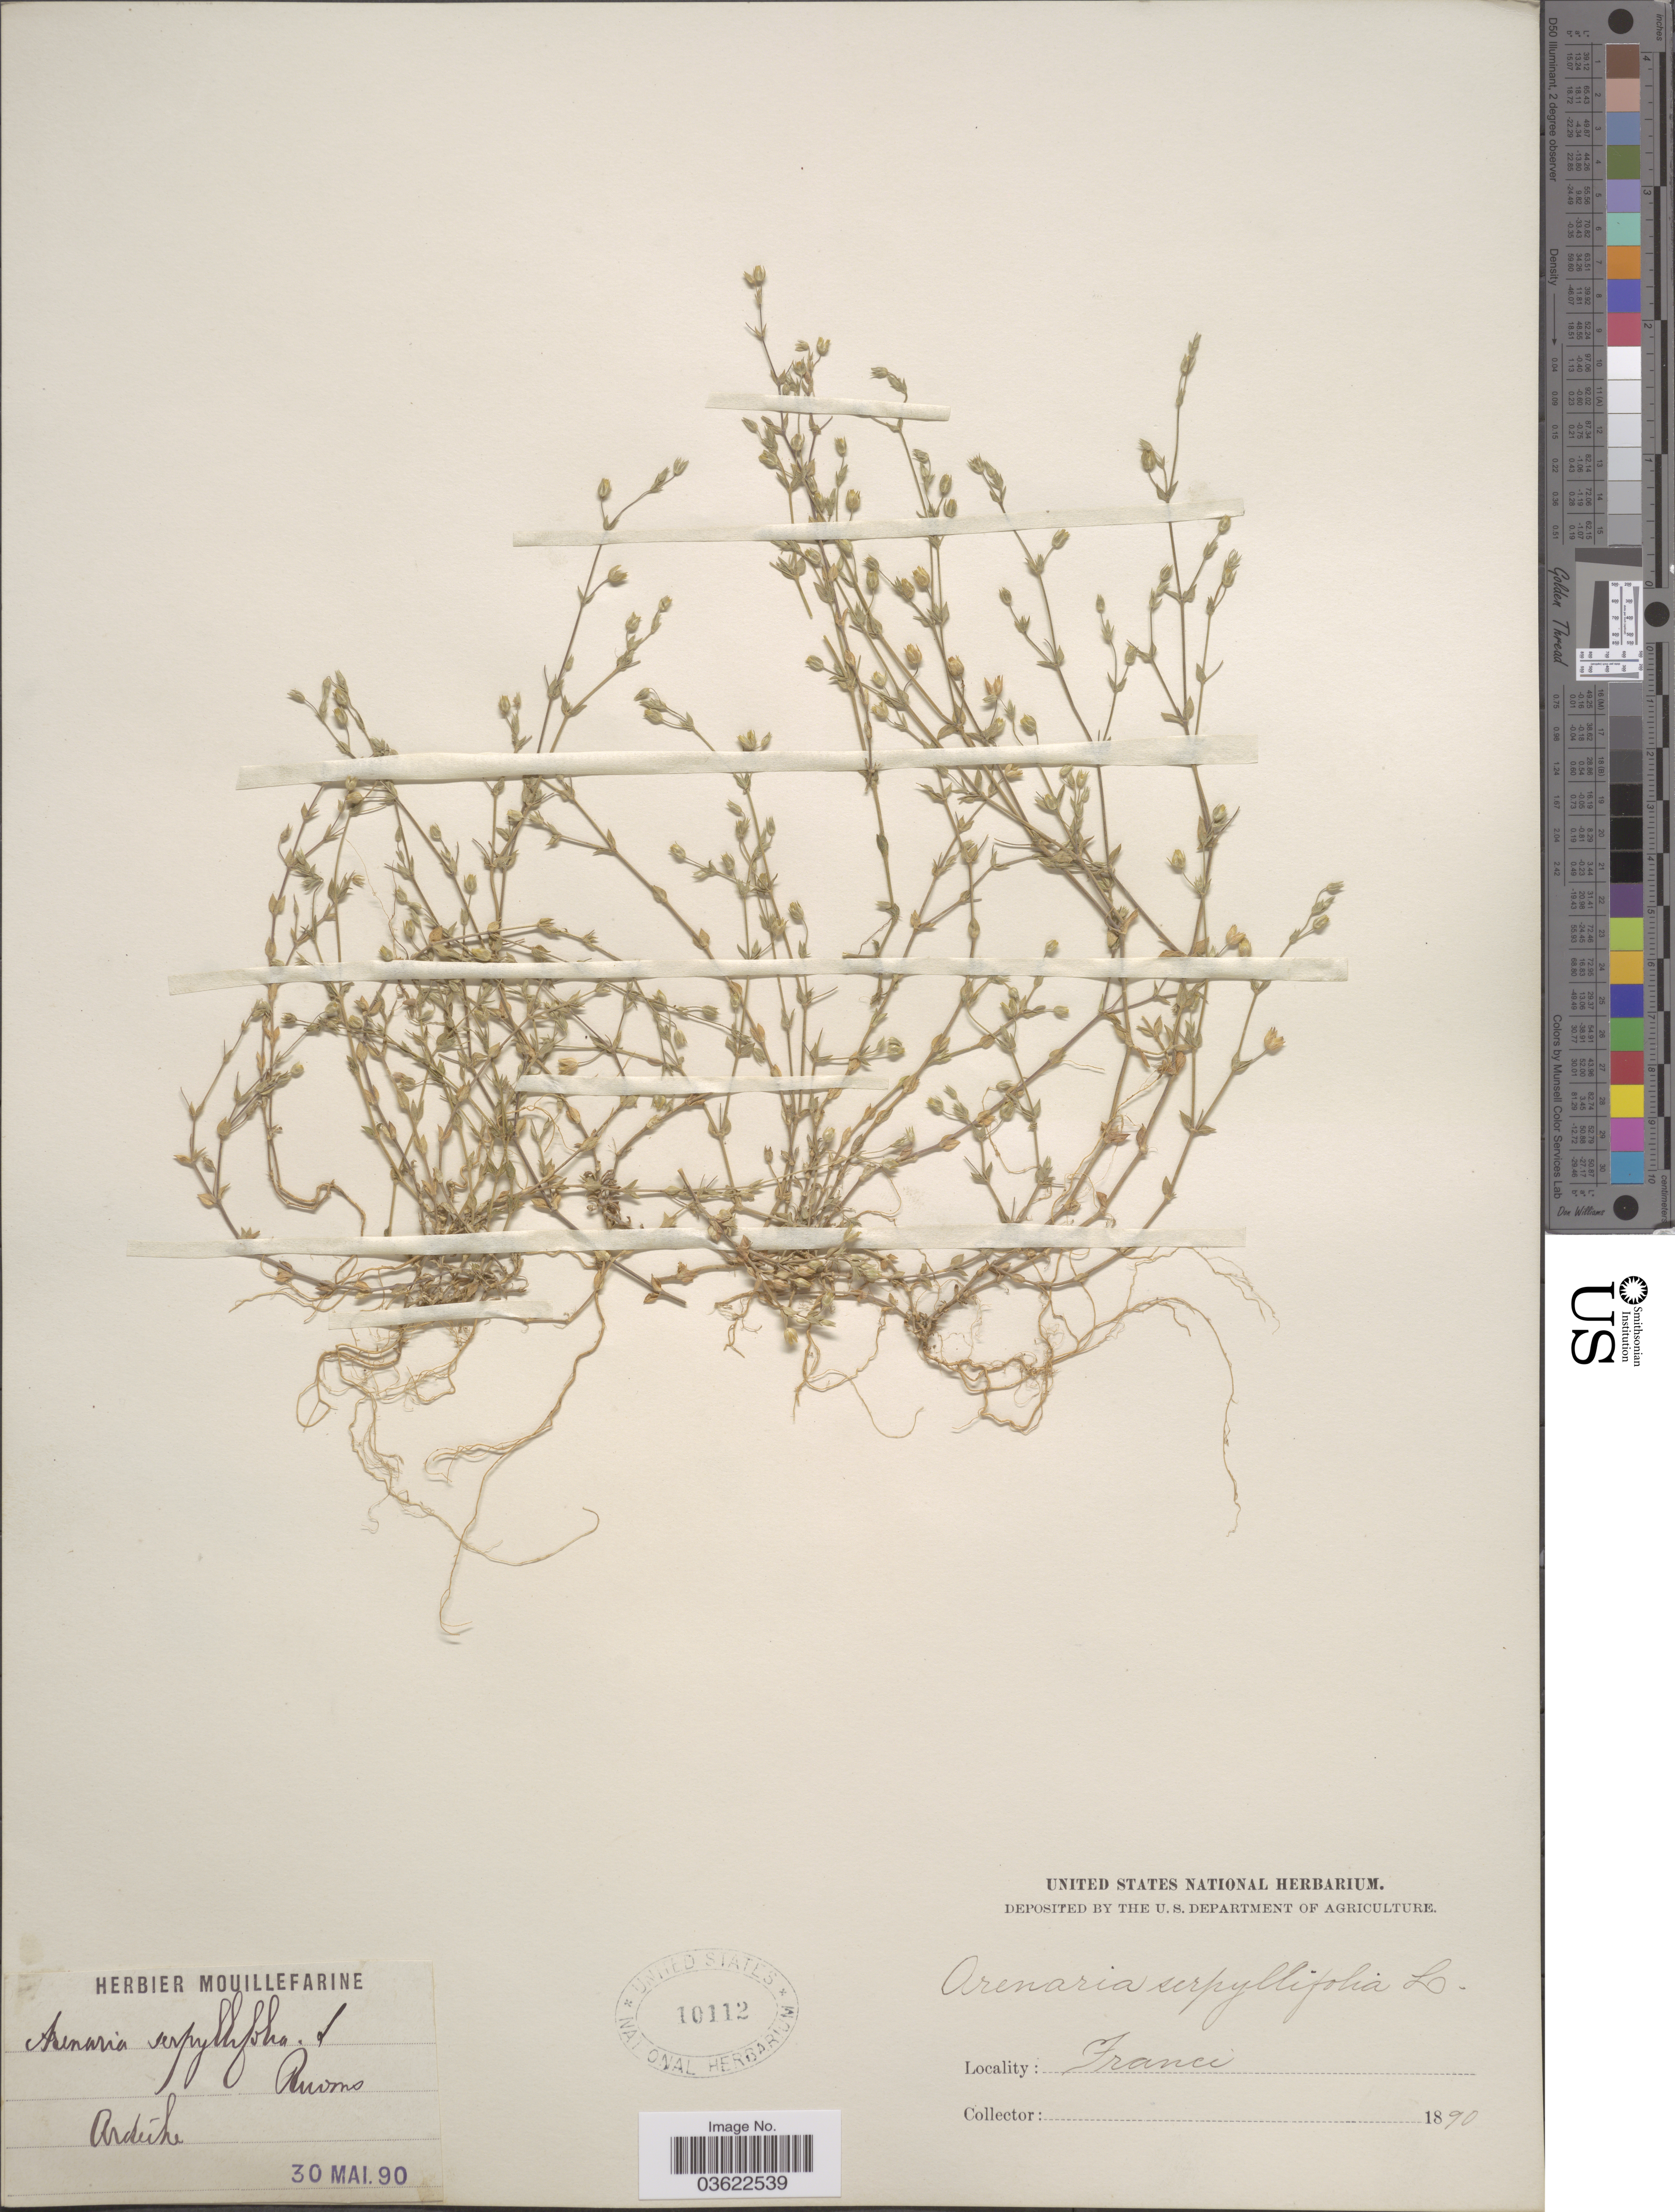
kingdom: Plantae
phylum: Tracheophyta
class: Magnoliopsida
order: Caryophyllales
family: Caryophyllaceae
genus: Arenaria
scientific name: Arenaria serpyllifolia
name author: L.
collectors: ex herb. Mouillefarine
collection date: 1890-05-30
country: France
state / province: Auvergne-Rhône-Alpes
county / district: Ardèche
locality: Ardéche.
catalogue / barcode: US 10112